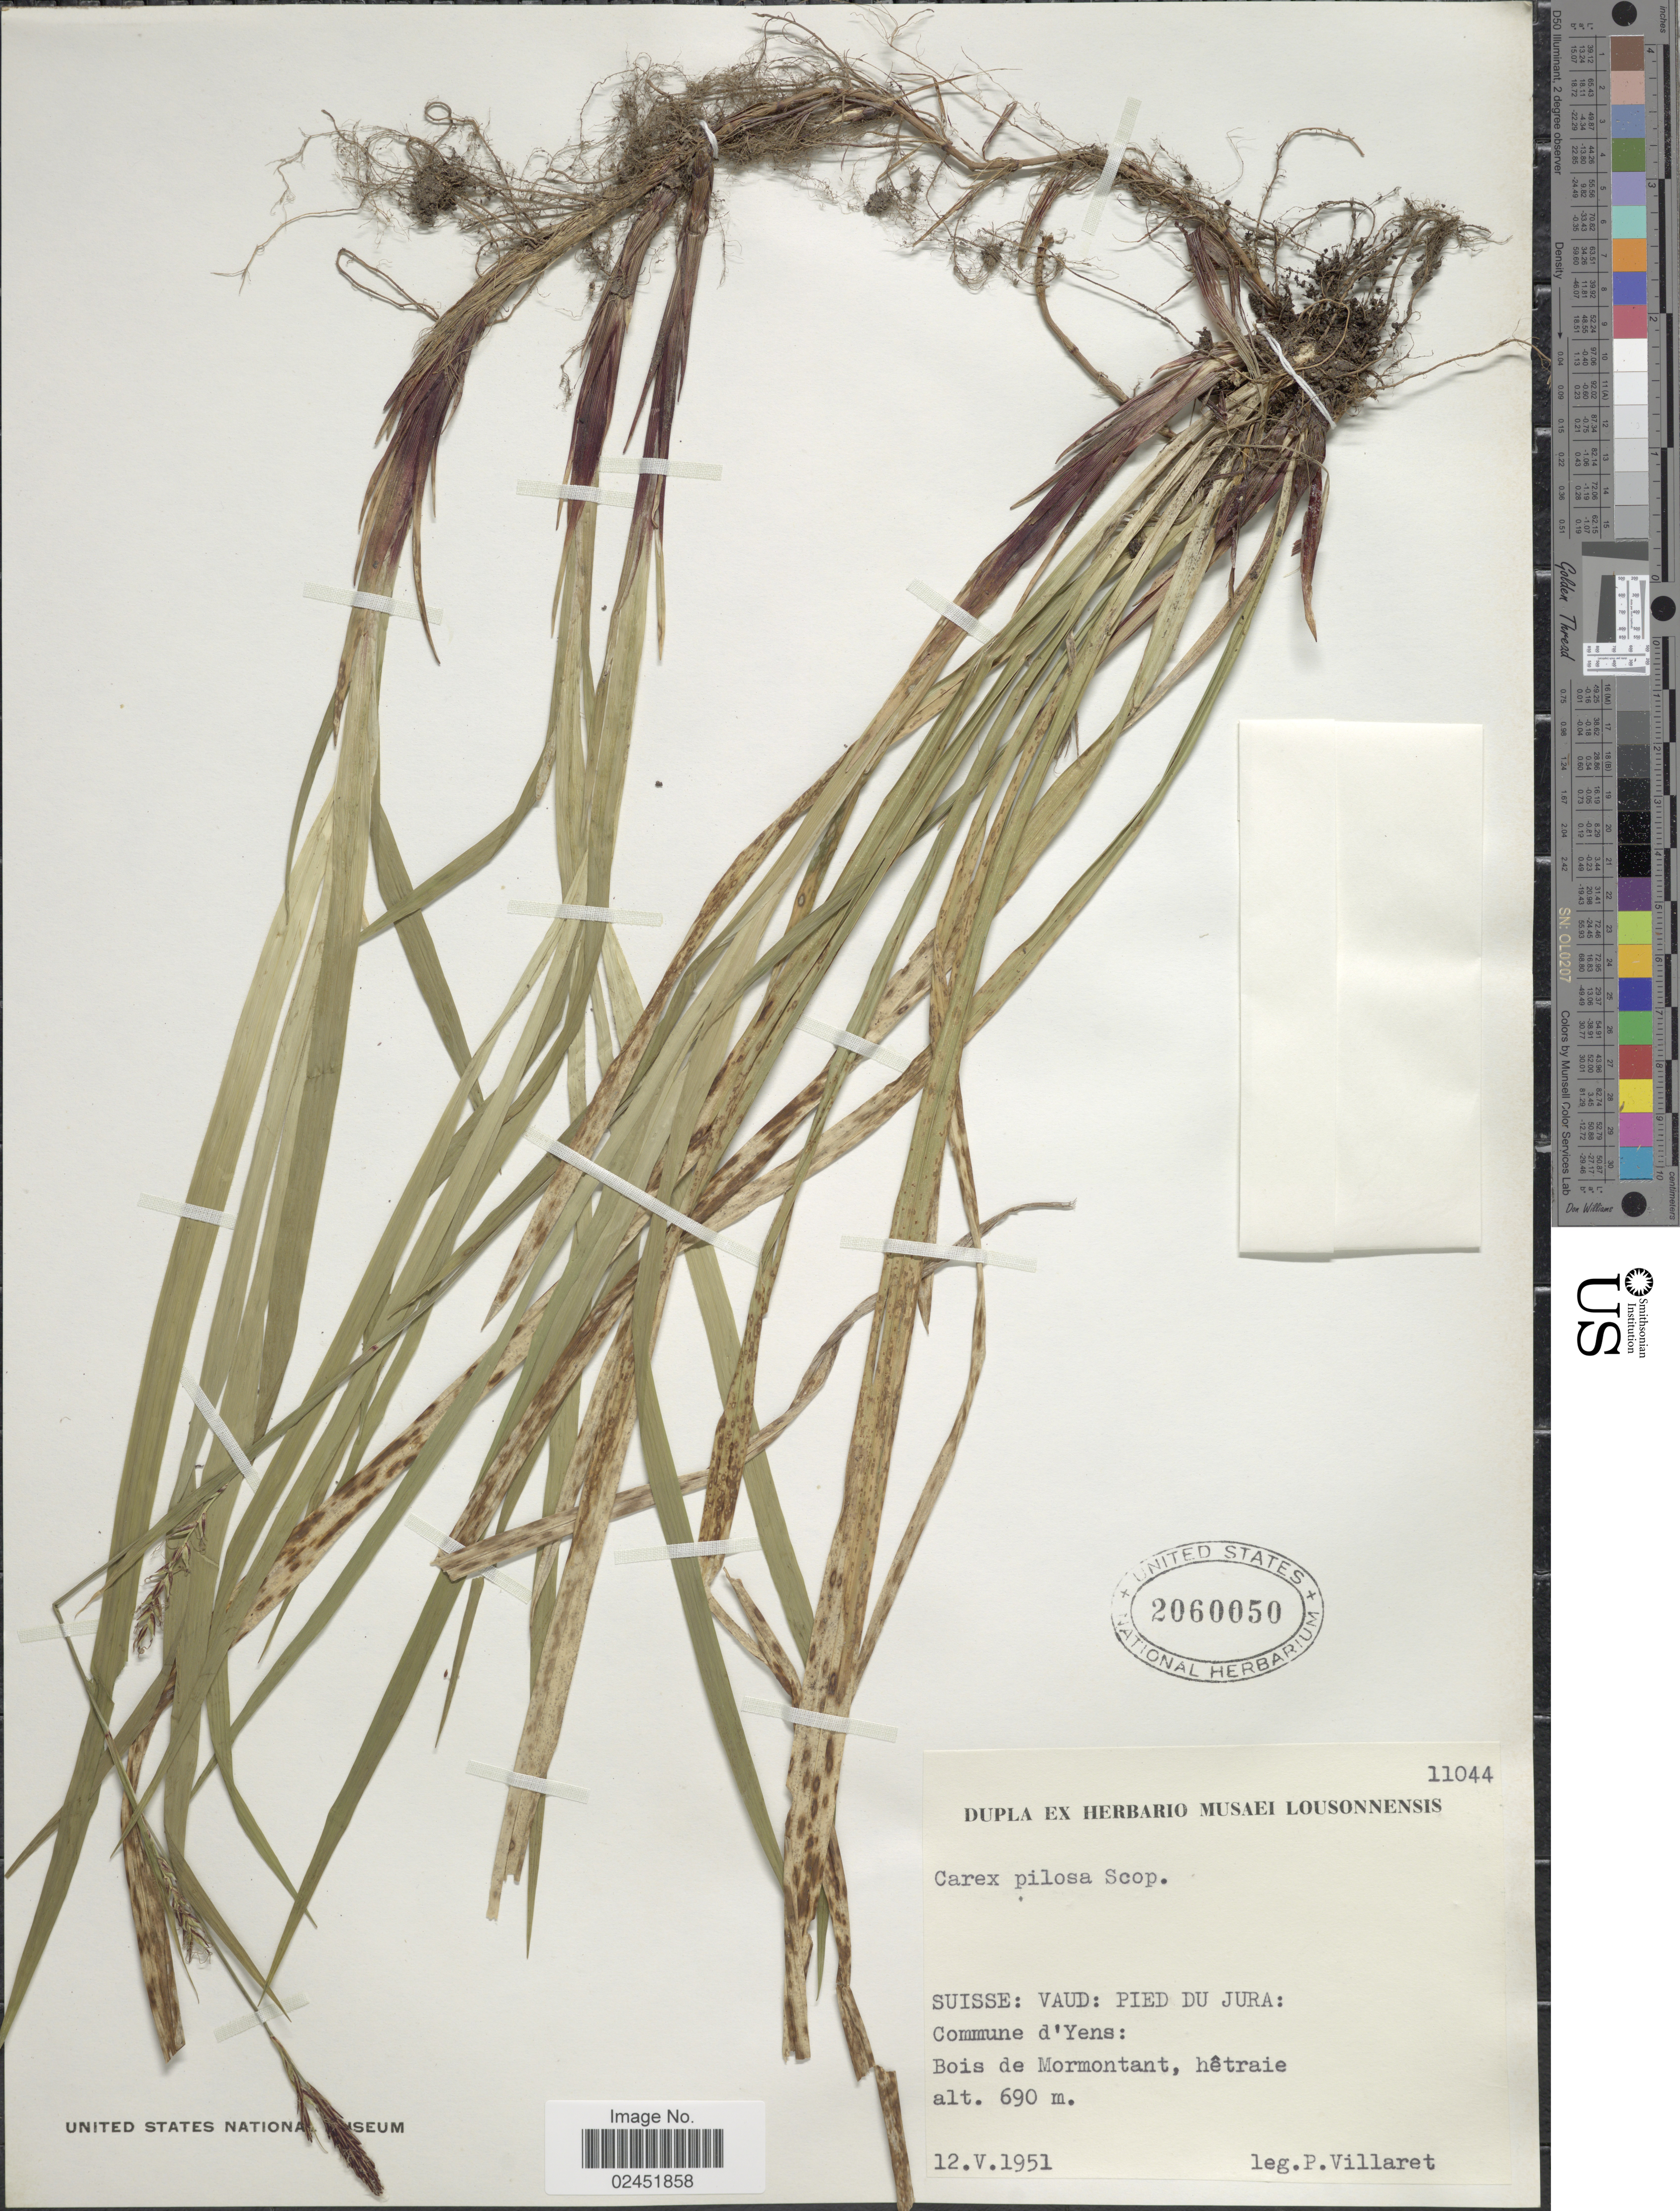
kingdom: Plantae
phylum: Tracheophyta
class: Liliopsida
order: Poales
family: Cyperaceae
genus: Carex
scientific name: Carex pilosa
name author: Scop.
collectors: P. Villaret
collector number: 11044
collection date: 1951-05-12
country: Switzerland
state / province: Vaud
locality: Suisse: Pied du Jura. Commune d'Yens: Bois de Mormontant, hetraie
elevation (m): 690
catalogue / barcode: US 2060050